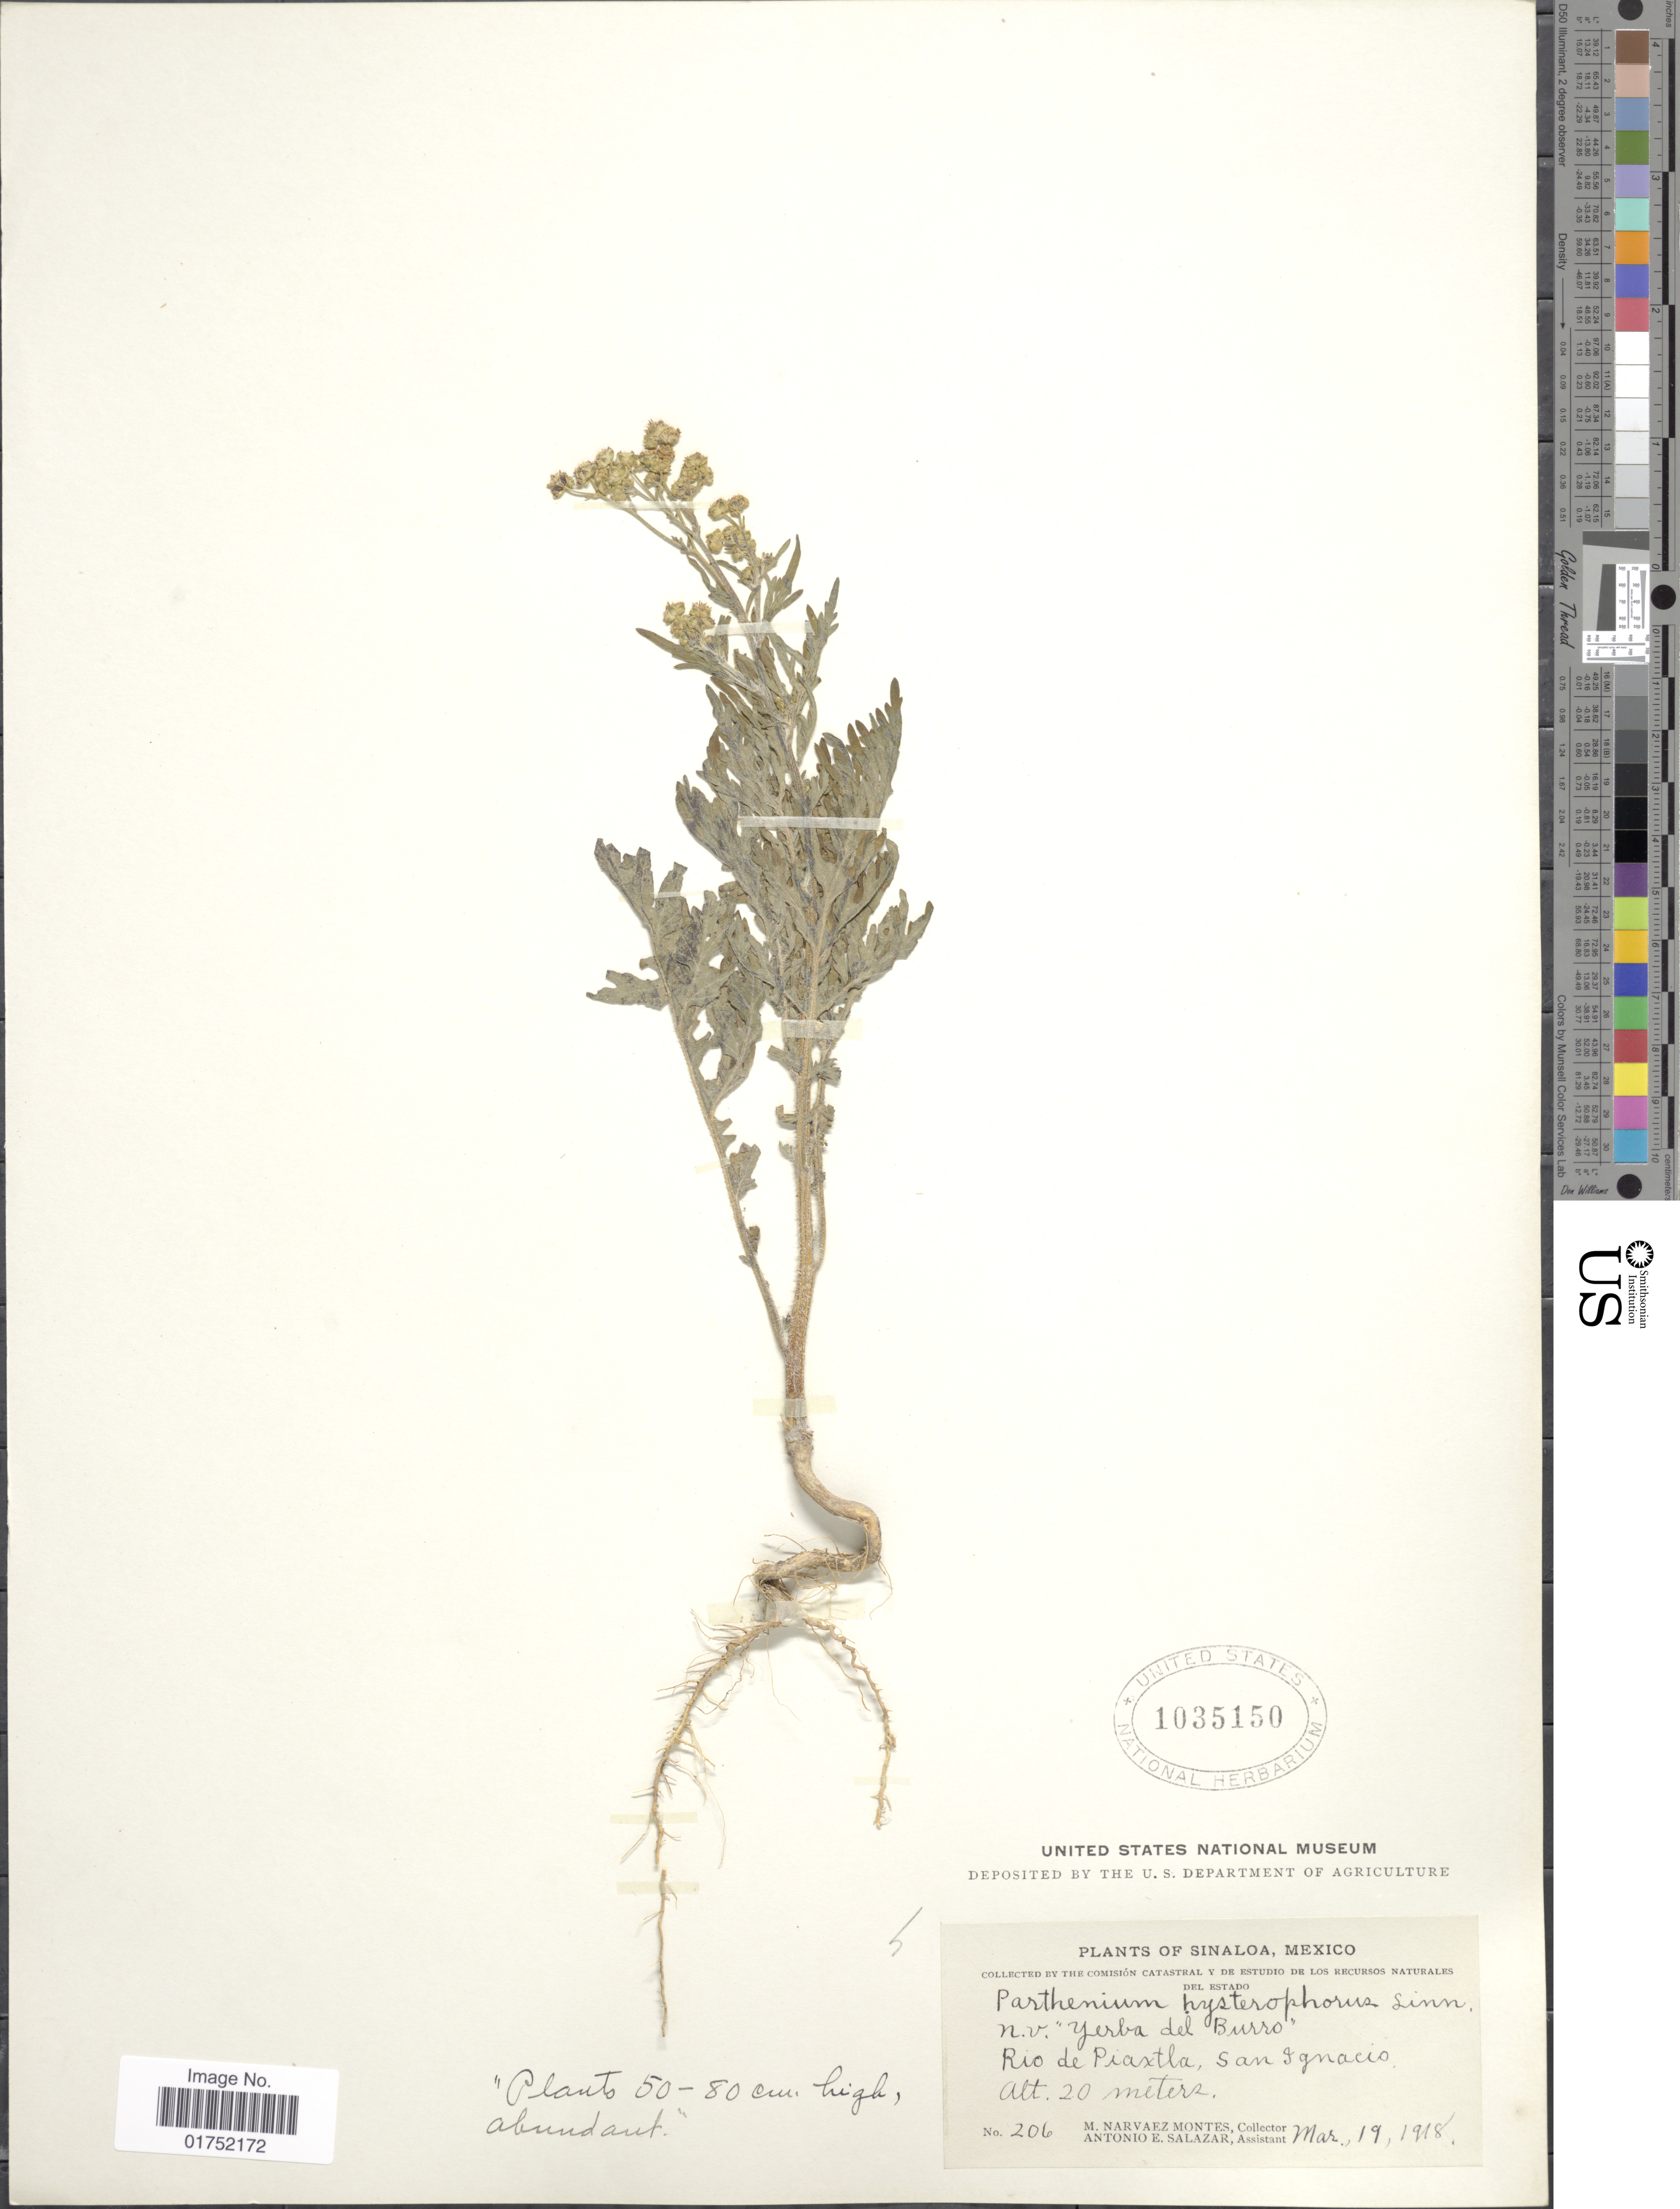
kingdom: Plantae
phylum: Tracheophyta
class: Magnoliopsida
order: Asterales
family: Asteraceae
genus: Parthenium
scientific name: Parthenium hysterophorus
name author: L.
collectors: M. Narvaez-Montes & A. E. Salazar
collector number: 206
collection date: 1918-03-19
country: Mexico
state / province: Sinaloa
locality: Rio de Piaxtla, San Ignacio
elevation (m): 20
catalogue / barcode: US 1035150